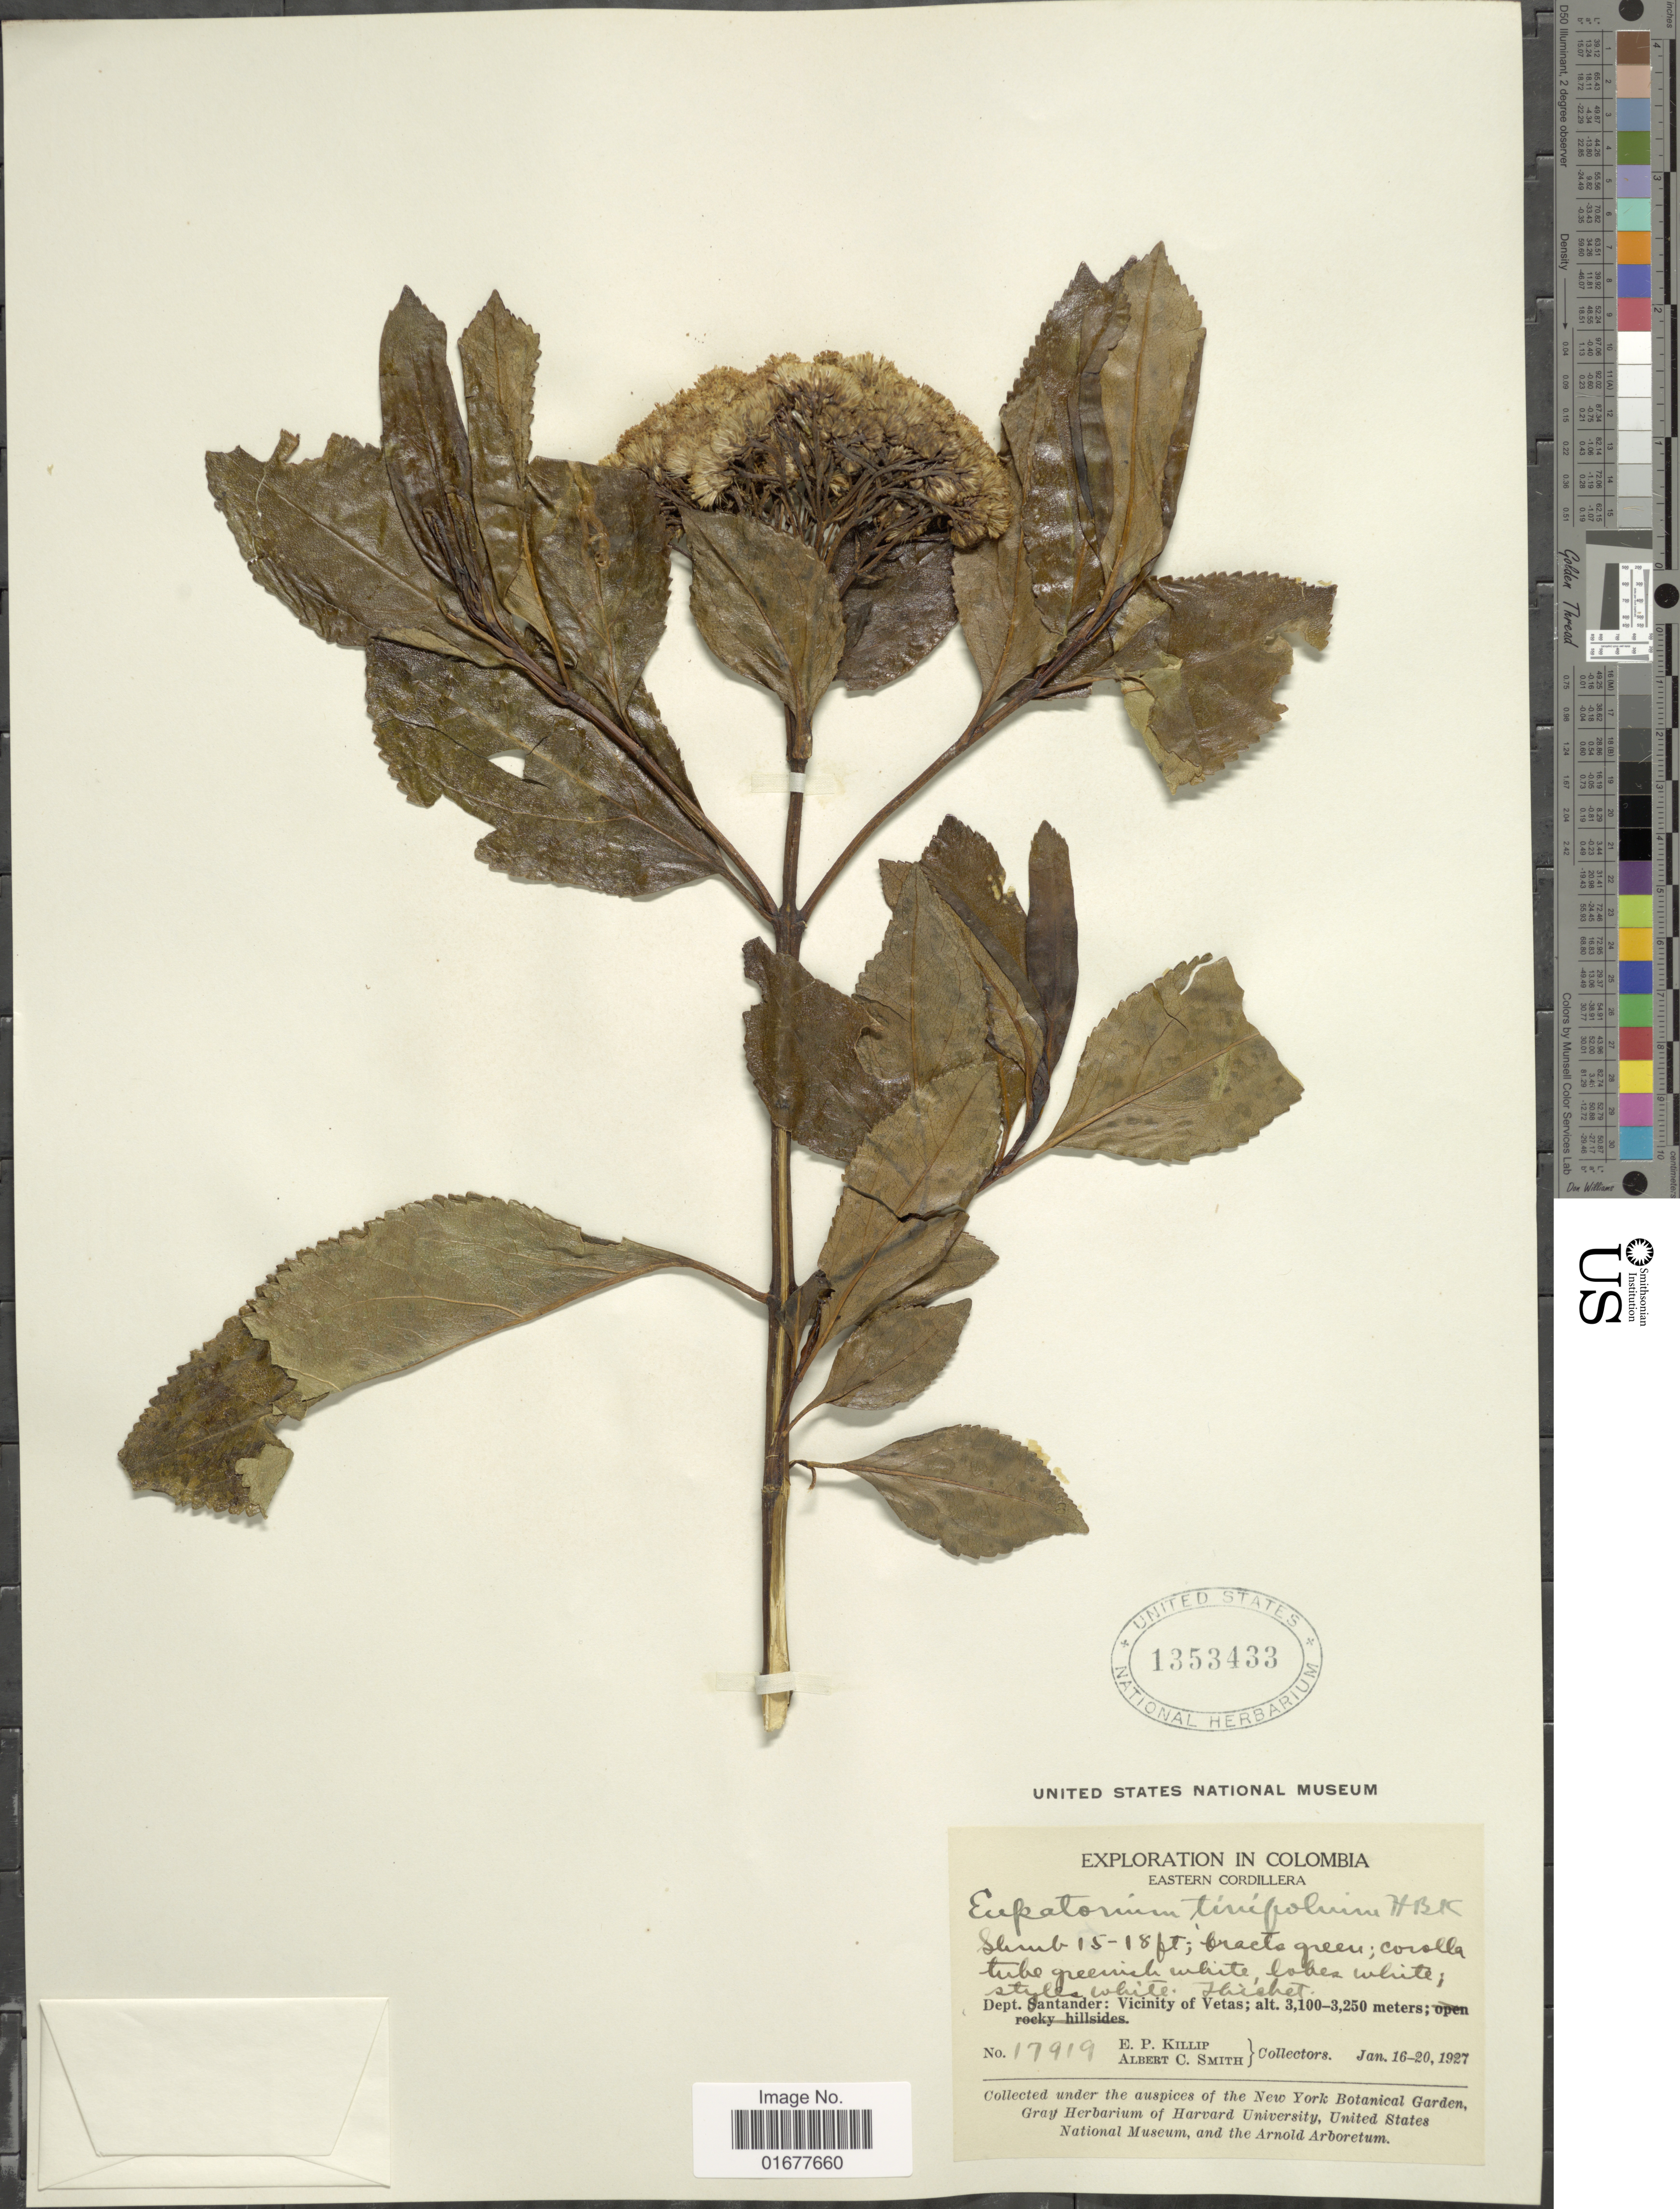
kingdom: Plantae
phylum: Tracheophyta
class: Magnoliopsida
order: Asterales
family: Asteraceae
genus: Ageratina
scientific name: Ageratina tinifolia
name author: (Kunth) R.M. King & H. Rob.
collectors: E. P. Killip & A. C. Smith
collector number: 17919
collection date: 1927-01-16/1927-01-20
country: Colombia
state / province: Santander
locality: Eastern Cordillera, Vicinity of Vetas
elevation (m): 3100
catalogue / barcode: US 1353433